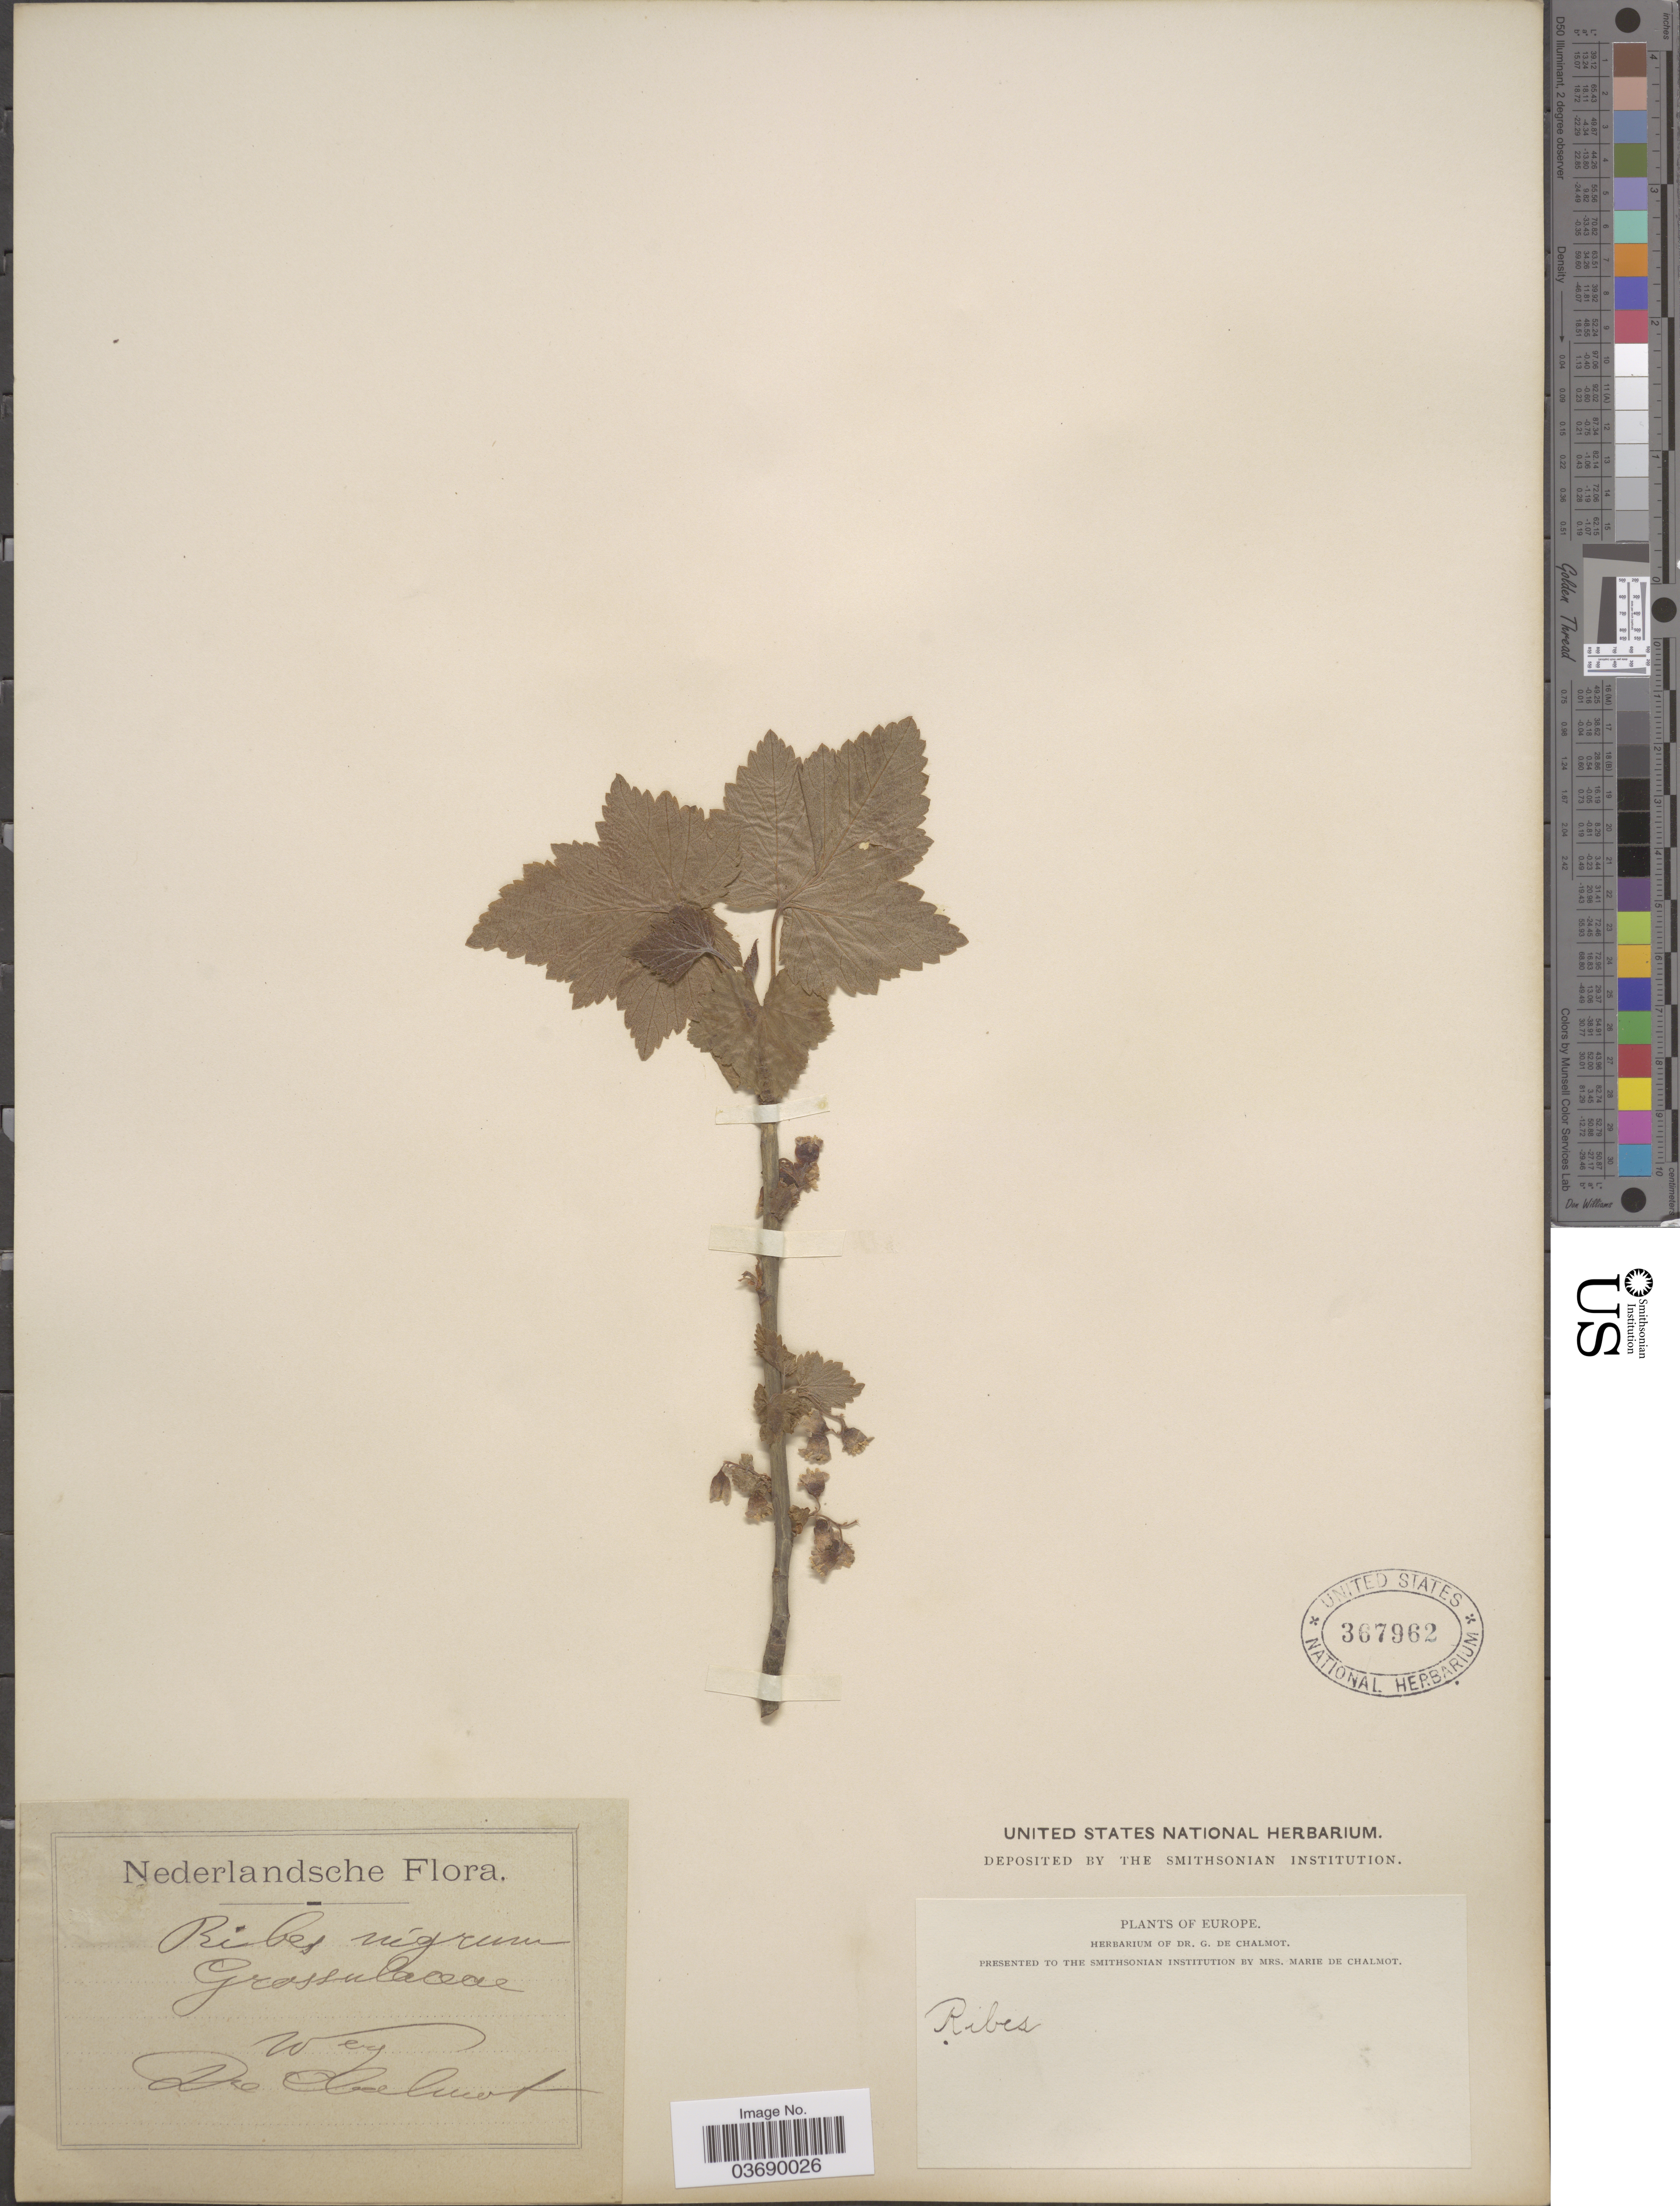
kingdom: Plantae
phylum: Tracheophyta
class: Magnoliopsida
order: Saxifragales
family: Grossulariaceae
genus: Ribes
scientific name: Ribes nigrum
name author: L.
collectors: G. de Chalmot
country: Netherlands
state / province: Gelderland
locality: Wag.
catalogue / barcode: US 367962